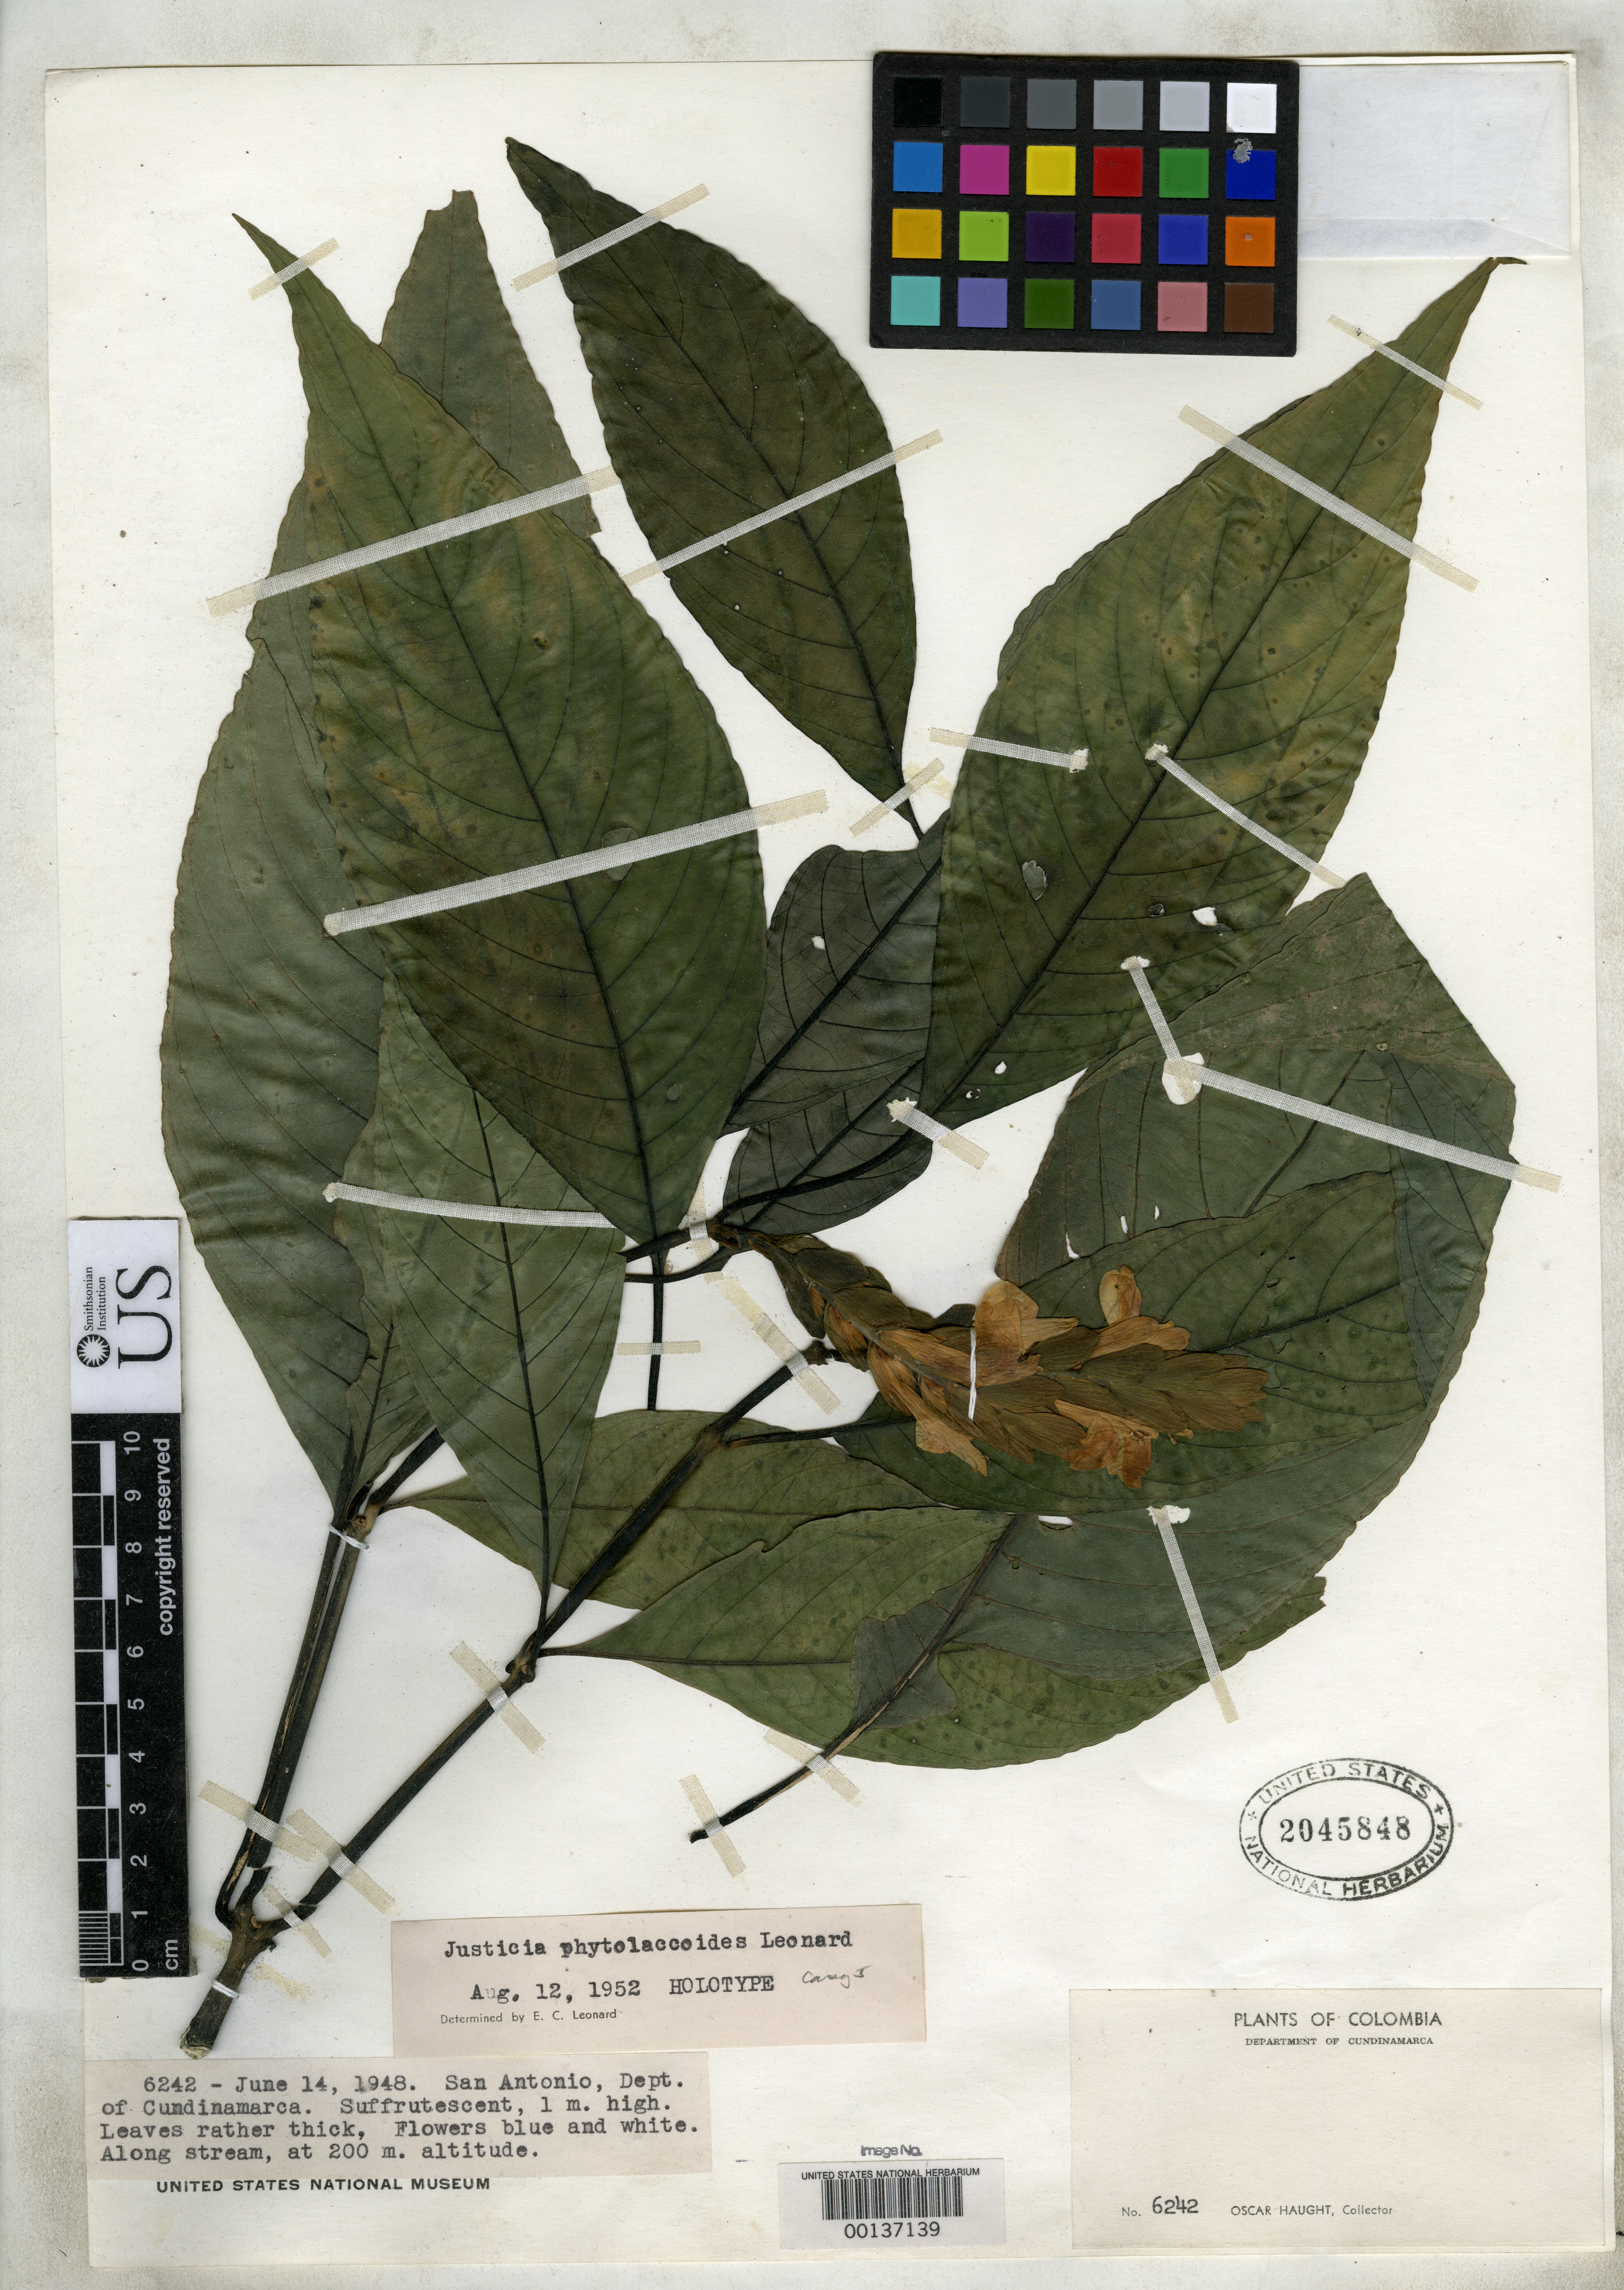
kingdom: Plantae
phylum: Tracheophyta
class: Magnoliopsida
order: Lamiales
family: Acanthaceae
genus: Justicia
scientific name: Justicia phytolaccoides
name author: Leonard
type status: Holotype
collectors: O. L. Haught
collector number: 6242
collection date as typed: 14 Jun 1948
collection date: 1948-06-14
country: Colombia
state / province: Cundinamarca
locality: San Antonia.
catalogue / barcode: US 2045848